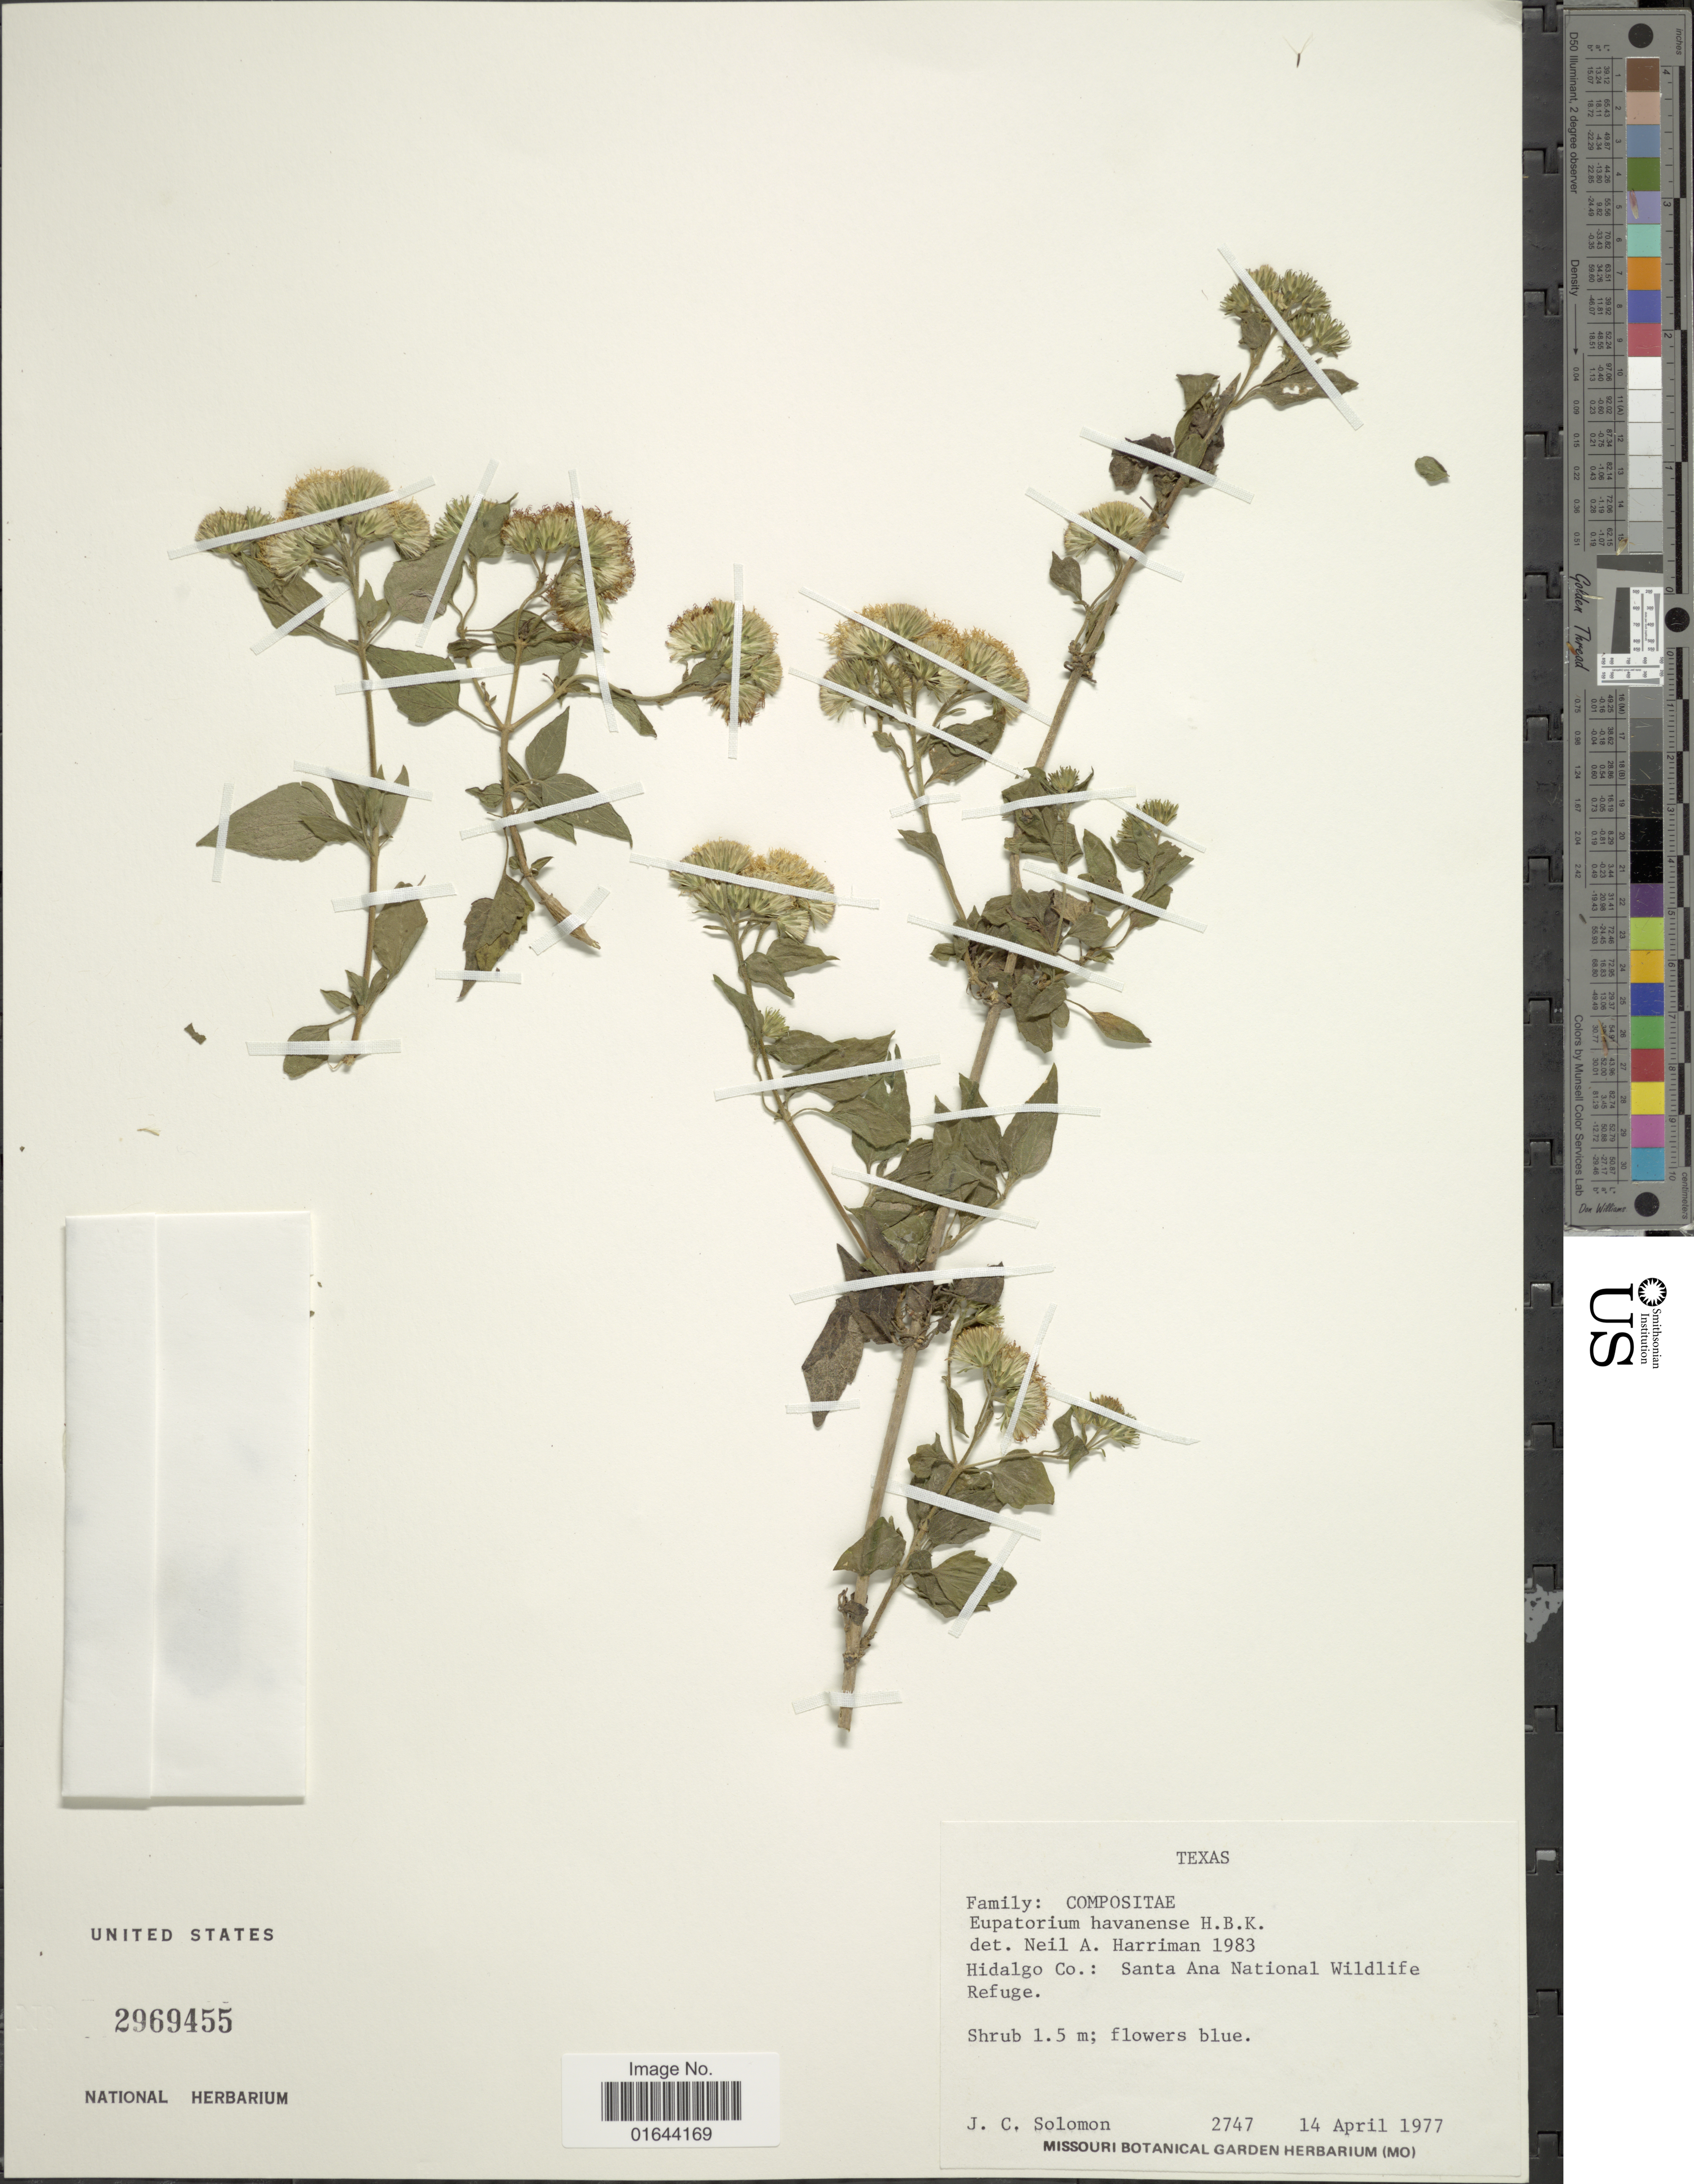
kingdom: Plantae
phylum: Tracheophyta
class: Magnoliopsida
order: Asterales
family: Asteraceae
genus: Tamaulipa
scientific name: Tamaulipa azurea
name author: (DC.) R.M. King & H. Rob.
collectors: J. C. Solomon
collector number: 2747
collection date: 1977-04-14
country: United States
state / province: Texas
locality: Texas, Hidago Co.: Santa Ana National Willdlife Refuge.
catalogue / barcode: US 2969455